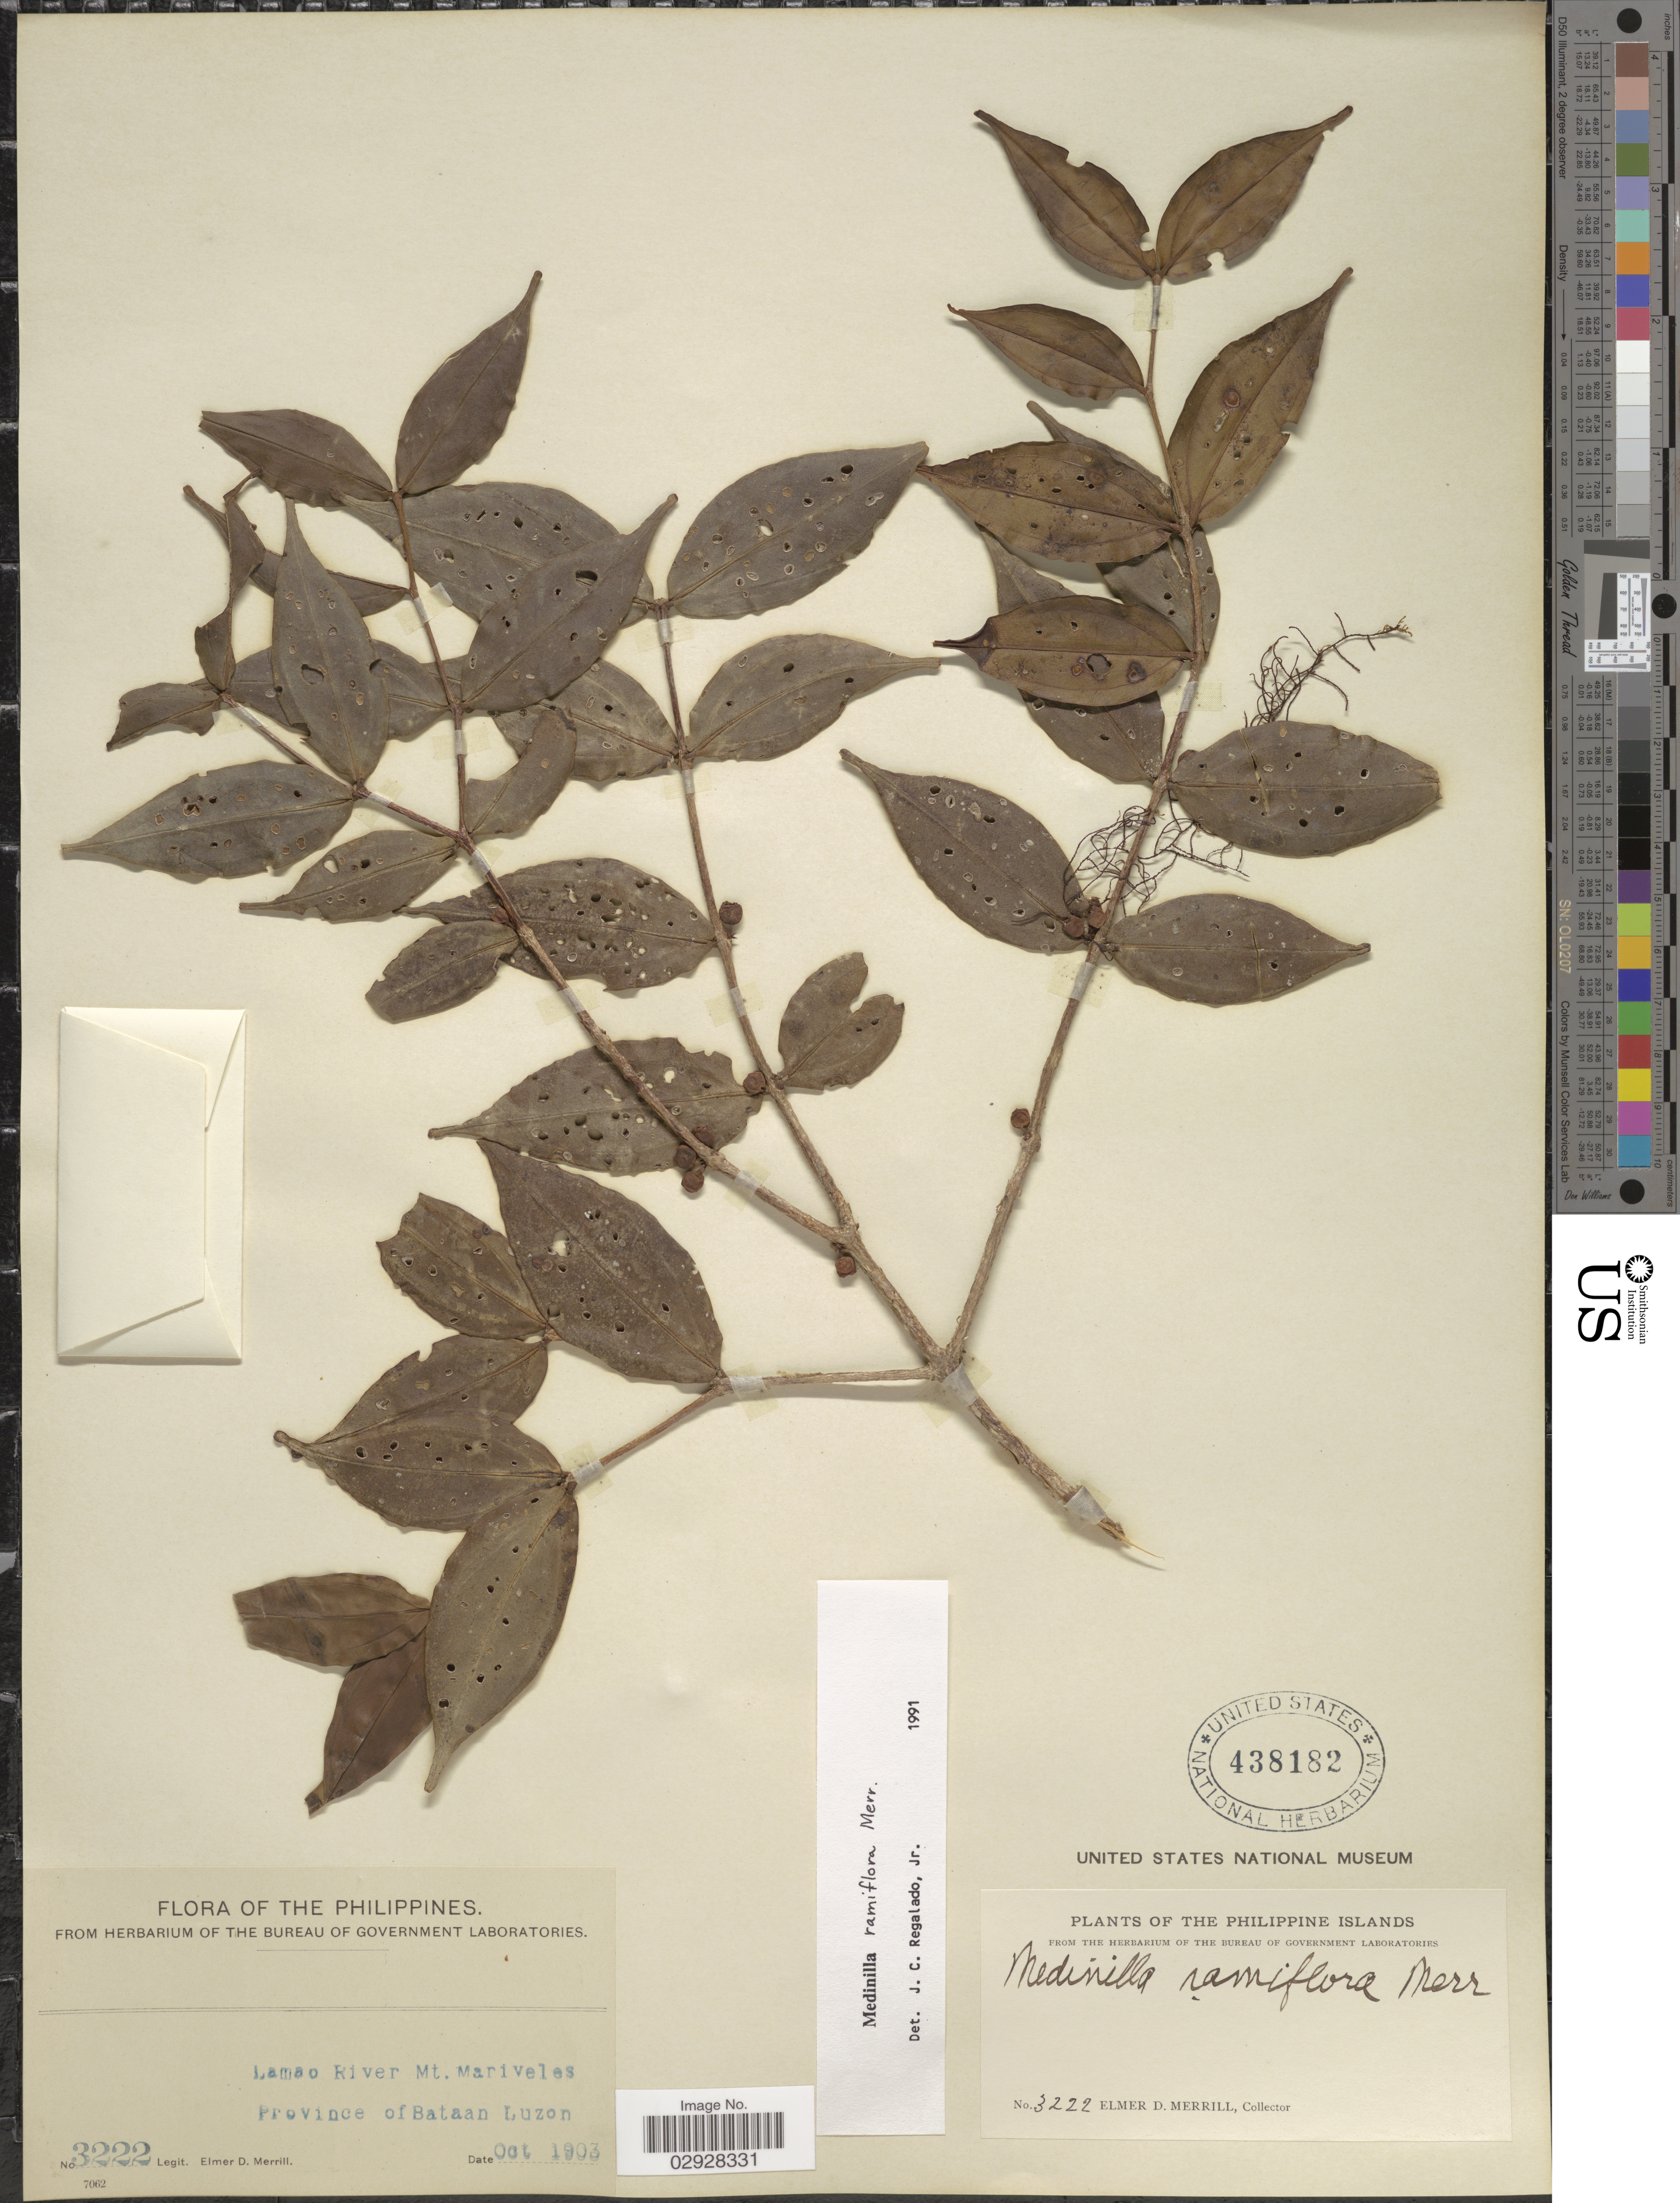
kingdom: Plantae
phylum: Tracheophyta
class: Magnoliopsida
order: Myrtales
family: Melastomataceae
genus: Medinilla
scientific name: Medinilla ramiflora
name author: Merr.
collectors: E. D. Merrill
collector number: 3222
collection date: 1903-10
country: Philippines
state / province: Central Luzon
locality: Philippine Islands. Lamao River Mt. Mariveles, Province of Bataan Luzon.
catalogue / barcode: US 438182